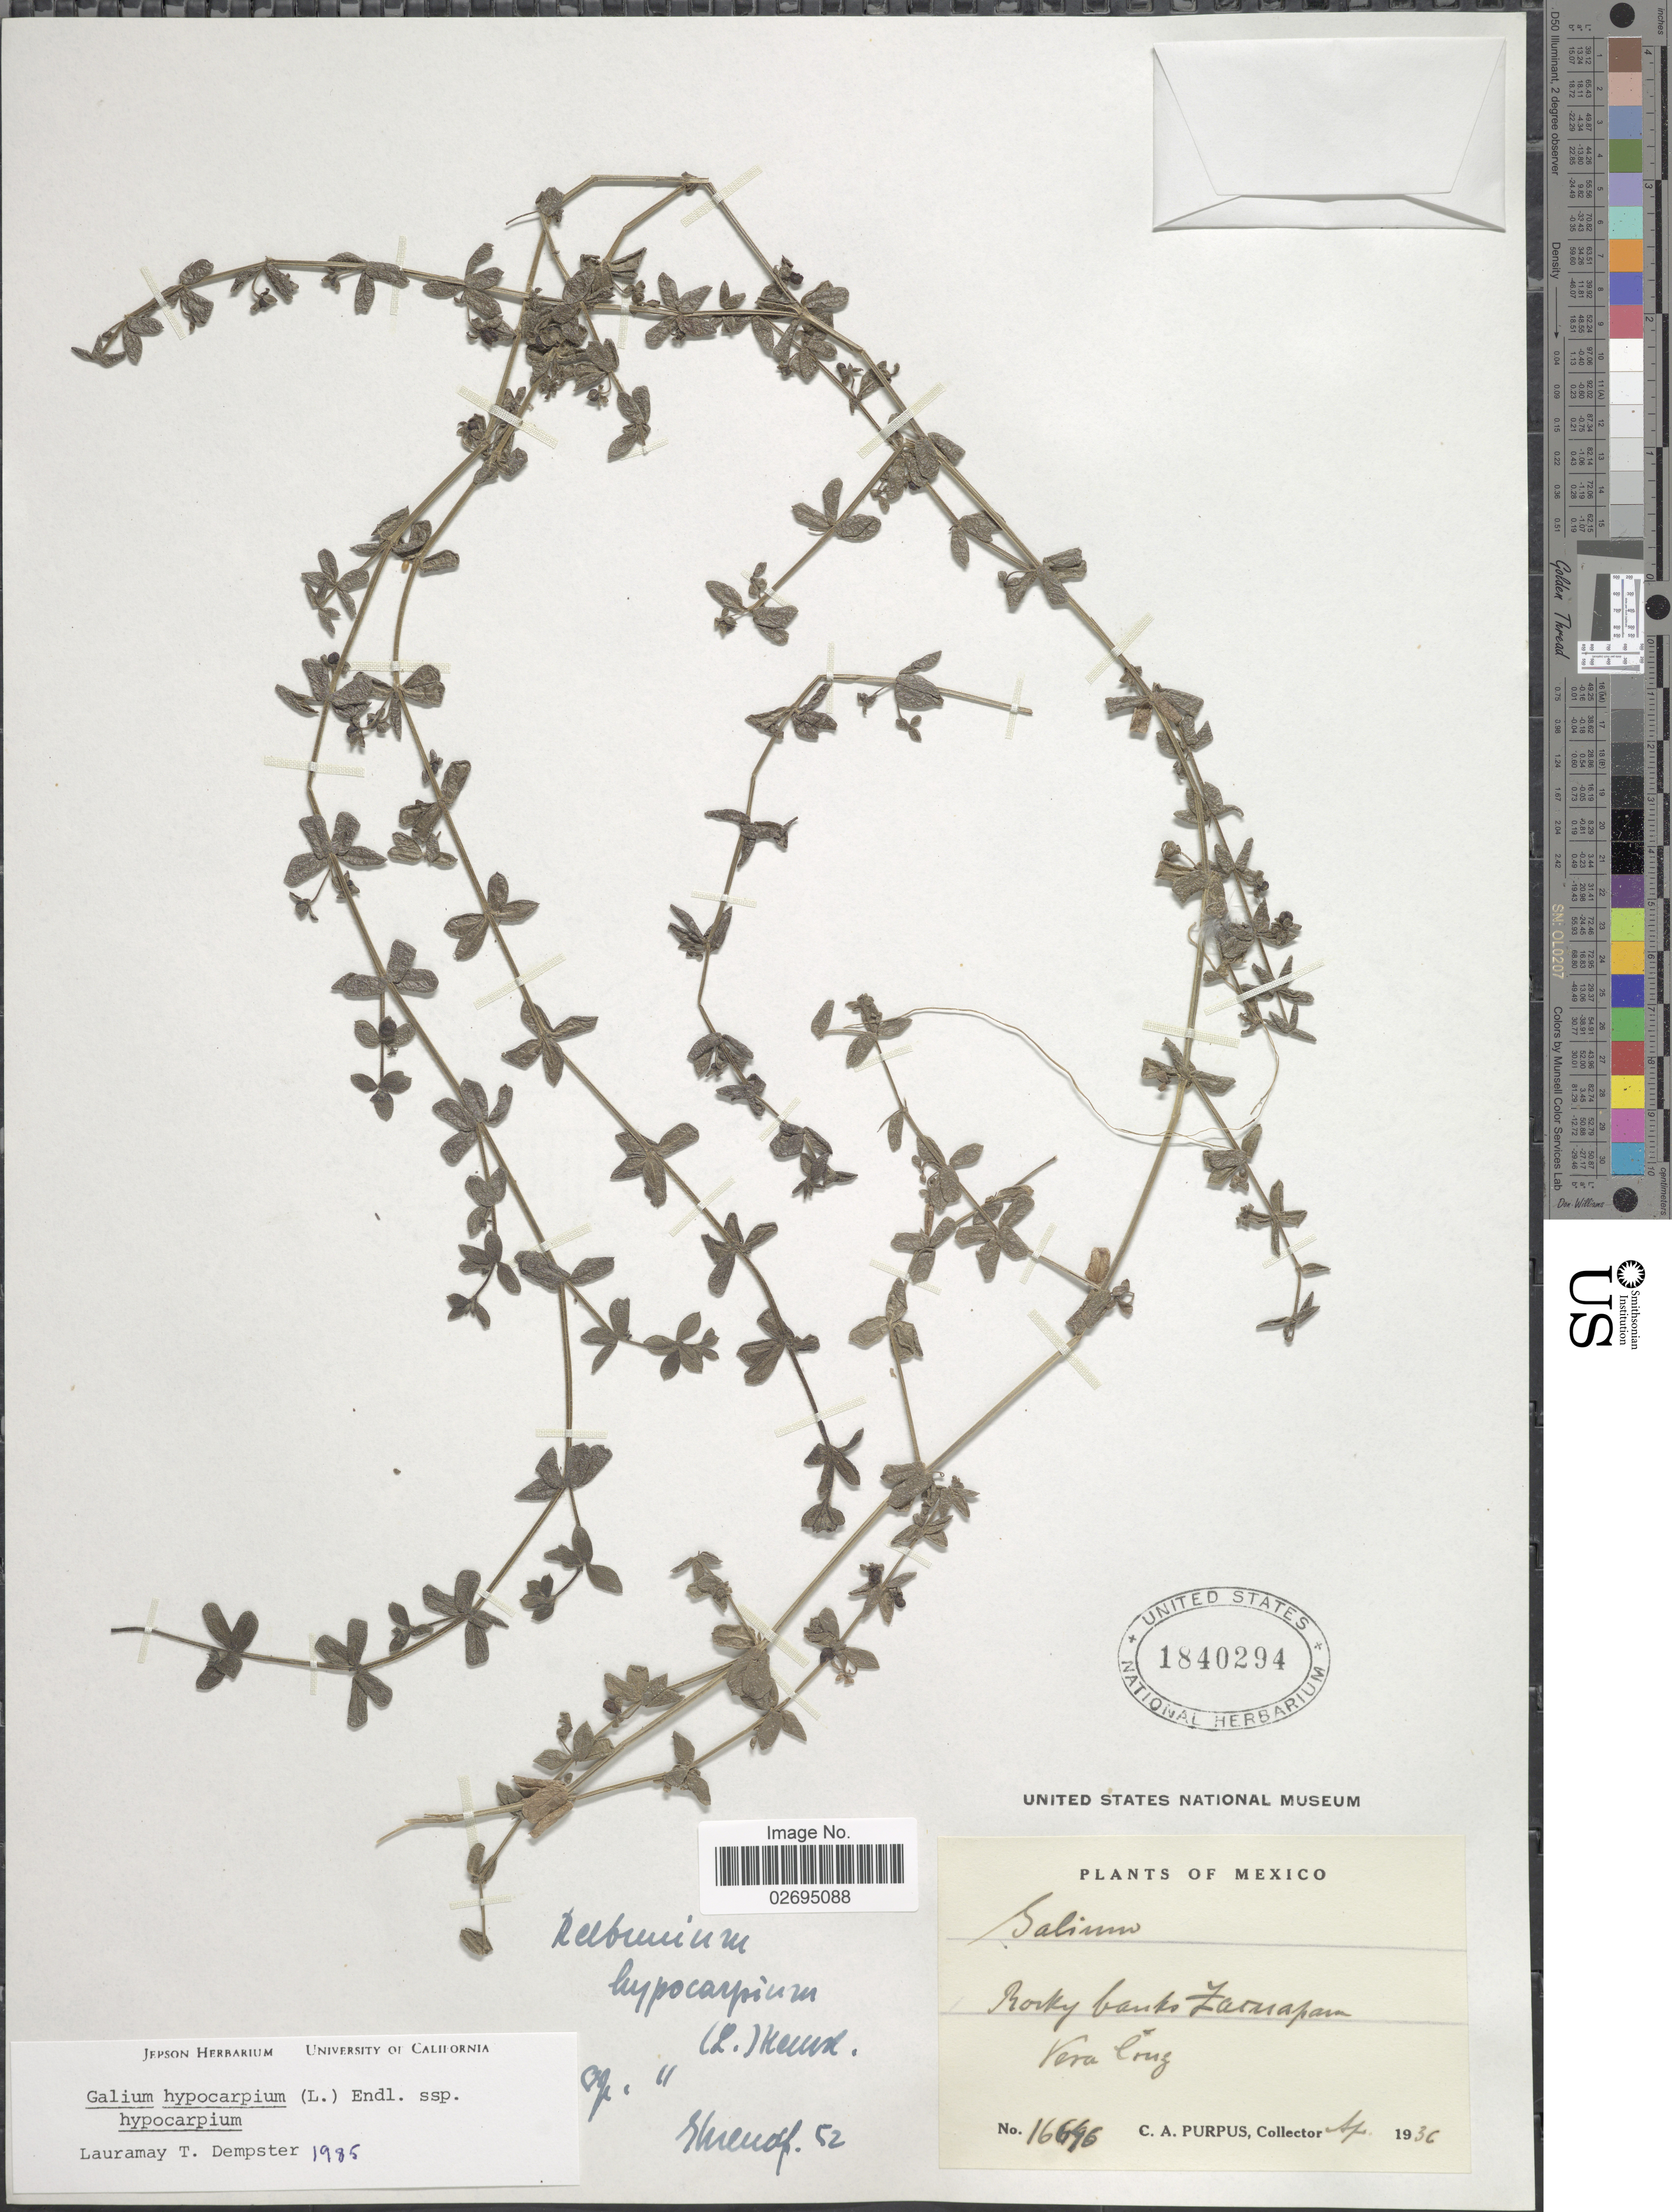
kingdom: Plantae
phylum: Tracheophyta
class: Magnoliopsida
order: Gentianales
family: Rubiaceae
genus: Galium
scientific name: Galium hypocarpium subsp. hypocarpium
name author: (L.) Endl. ex Griseb.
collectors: C. A. Purpus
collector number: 16646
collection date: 1936-09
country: Mexico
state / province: Veracruz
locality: Zacuapan. Vera Cruz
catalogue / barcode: US 1840294